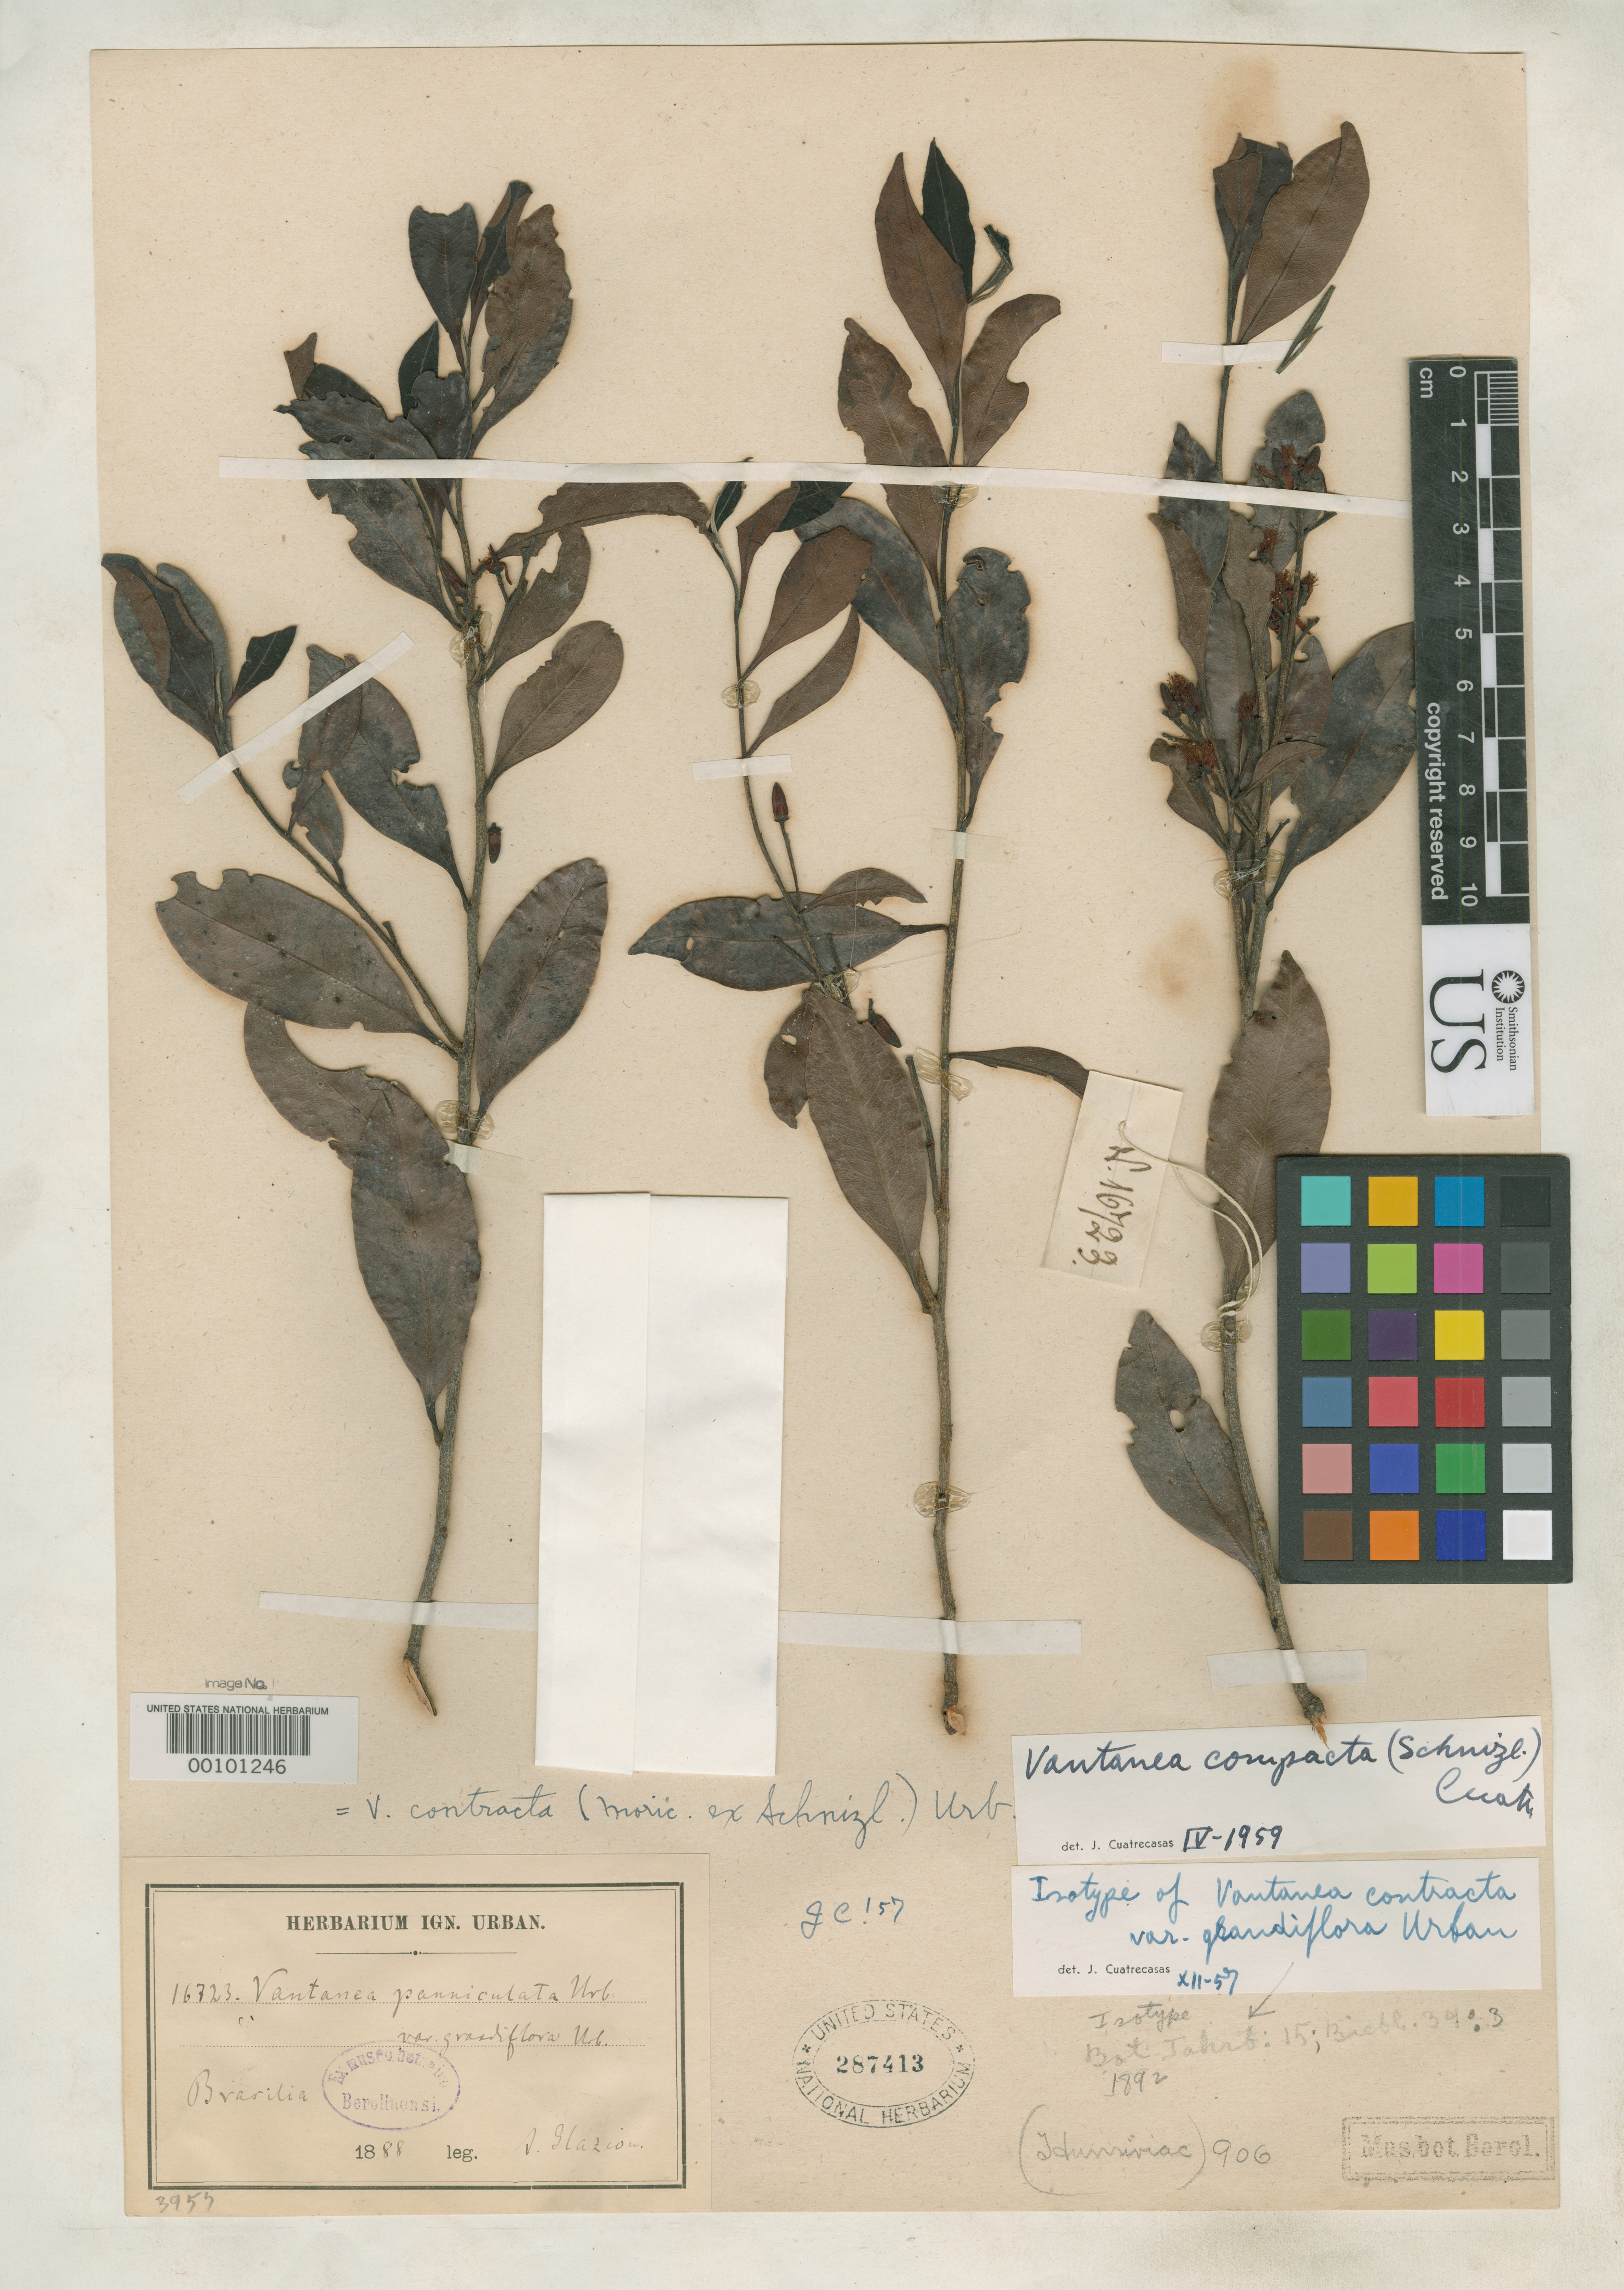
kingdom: Plantae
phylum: Tracheophyta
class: Magnoliopsida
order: Malpighiales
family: Humiriaceae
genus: Vantanea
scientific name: Vantanea contracta var. grandiflora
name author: Urb.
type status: Isotype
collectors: A. F. M. Glaziou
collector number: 16723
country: Brazil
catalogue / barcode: US 287413